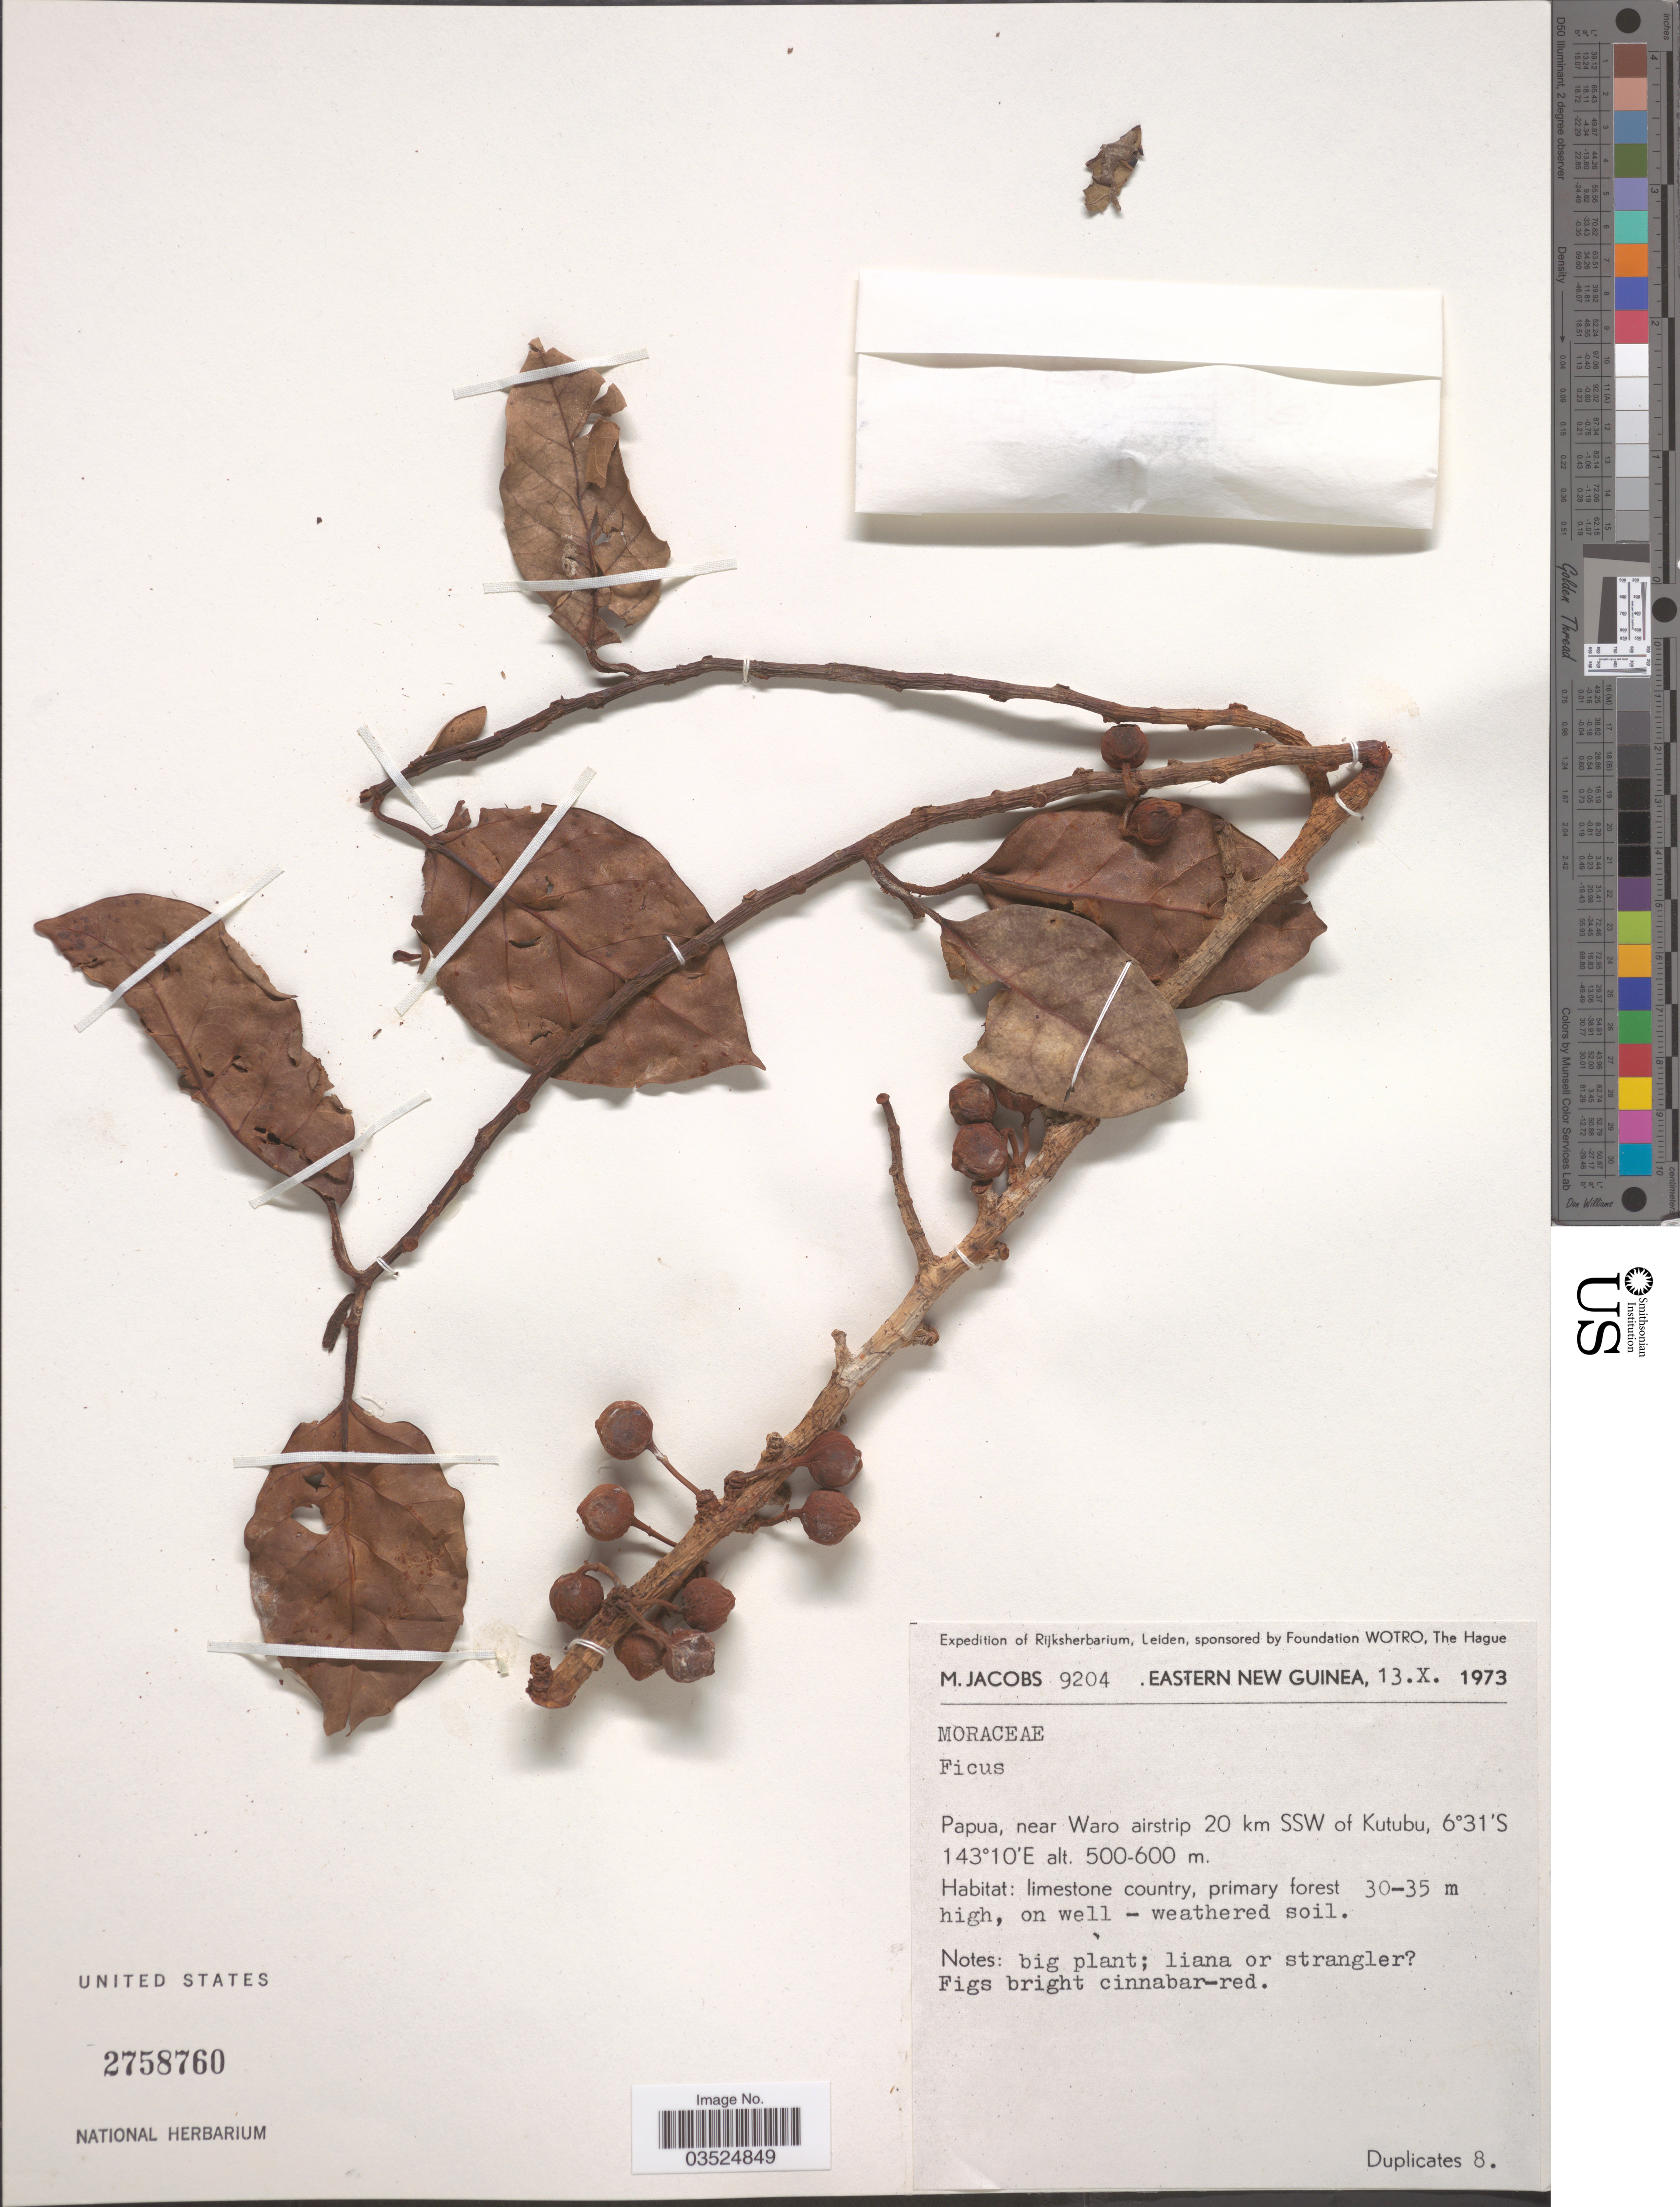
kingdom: Plantae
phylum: Tracheophyta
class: Magnoliopsida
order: Rosales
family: Moraceae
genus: Ficus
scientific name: Ficus sp.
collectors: M. Jacobs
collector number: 9204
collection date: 1973-10-13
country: Papua New Guinea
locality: Eastern New Guinea. Papua, near Waro airstrip 20 km SSW of Kutubu.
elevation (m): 500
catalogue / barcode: US 2758760